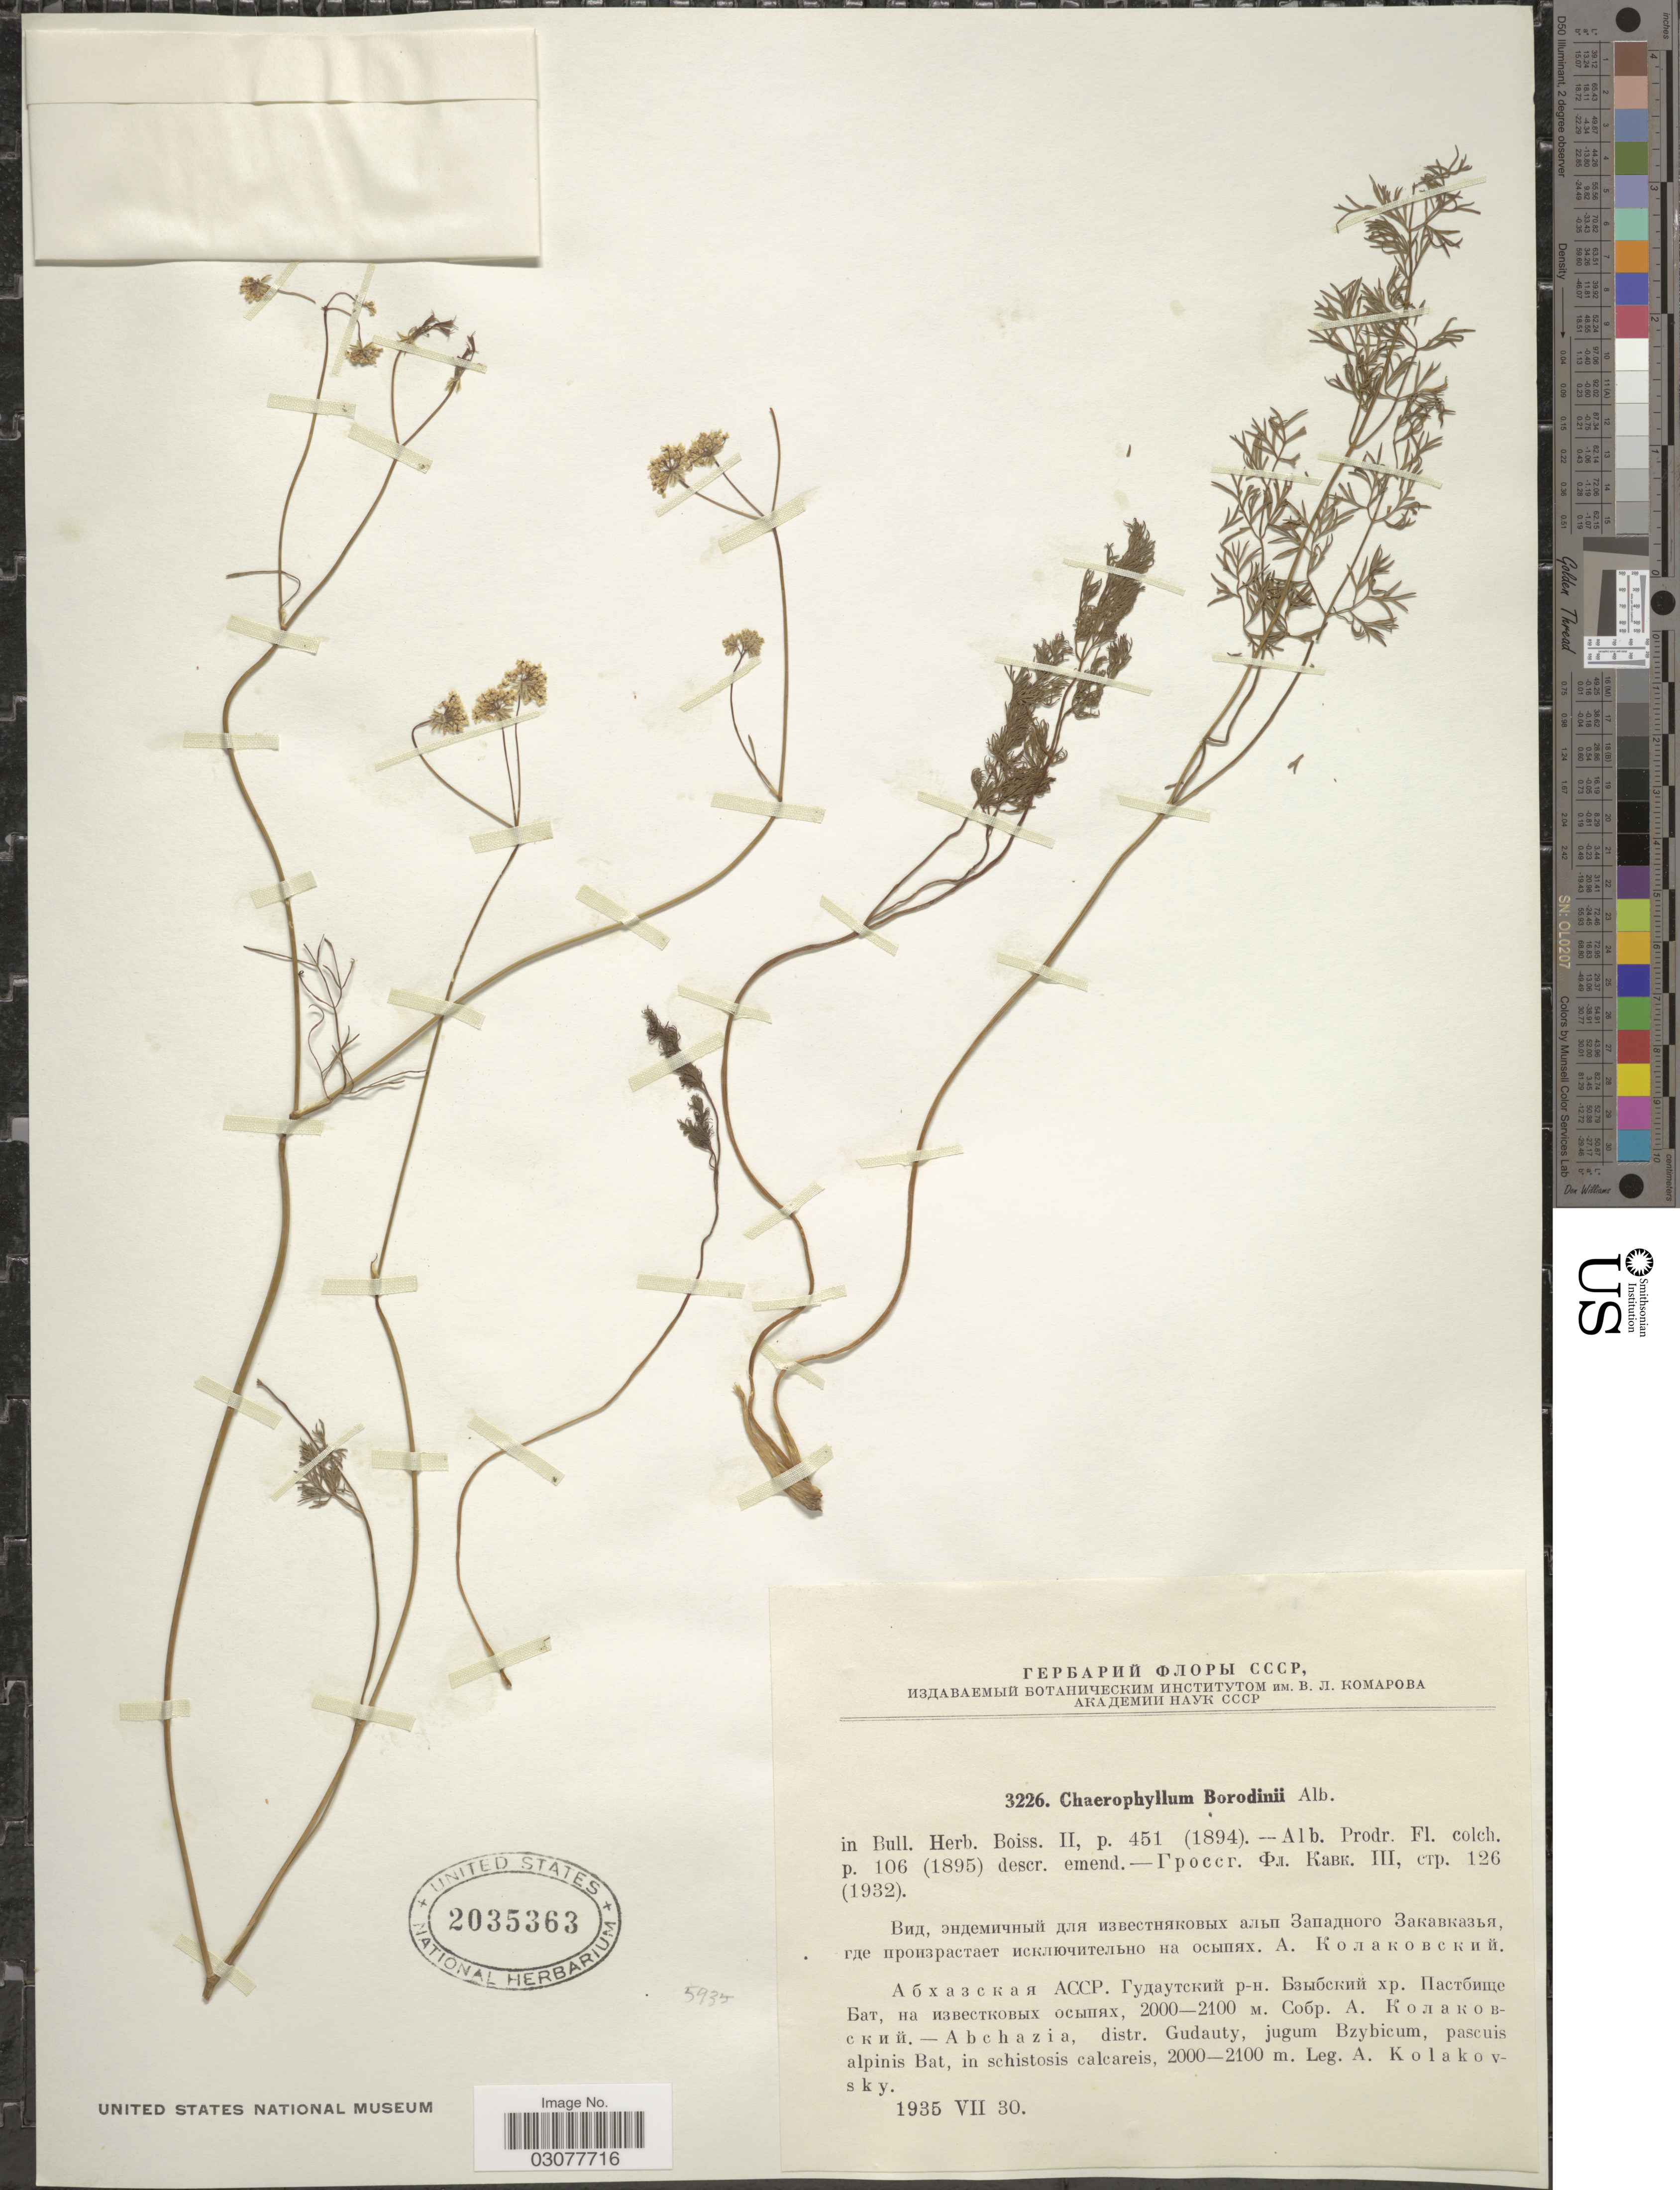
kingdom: Plantae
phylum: Tracheophyta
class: Magnoliopsida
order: Apiales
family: Apiaceae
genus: Chaerophyllum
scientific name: Chaerophyllum borodinii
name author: Albov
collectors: A. Kolakovsky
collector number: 3226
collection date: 1935-07-30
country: Georgia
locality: Abchazia, distr. Gudauty, jugum Bzybicum, pascuis alpinis Bat, in schistosis calcareis.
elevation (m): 2000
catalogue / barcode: US 2035363